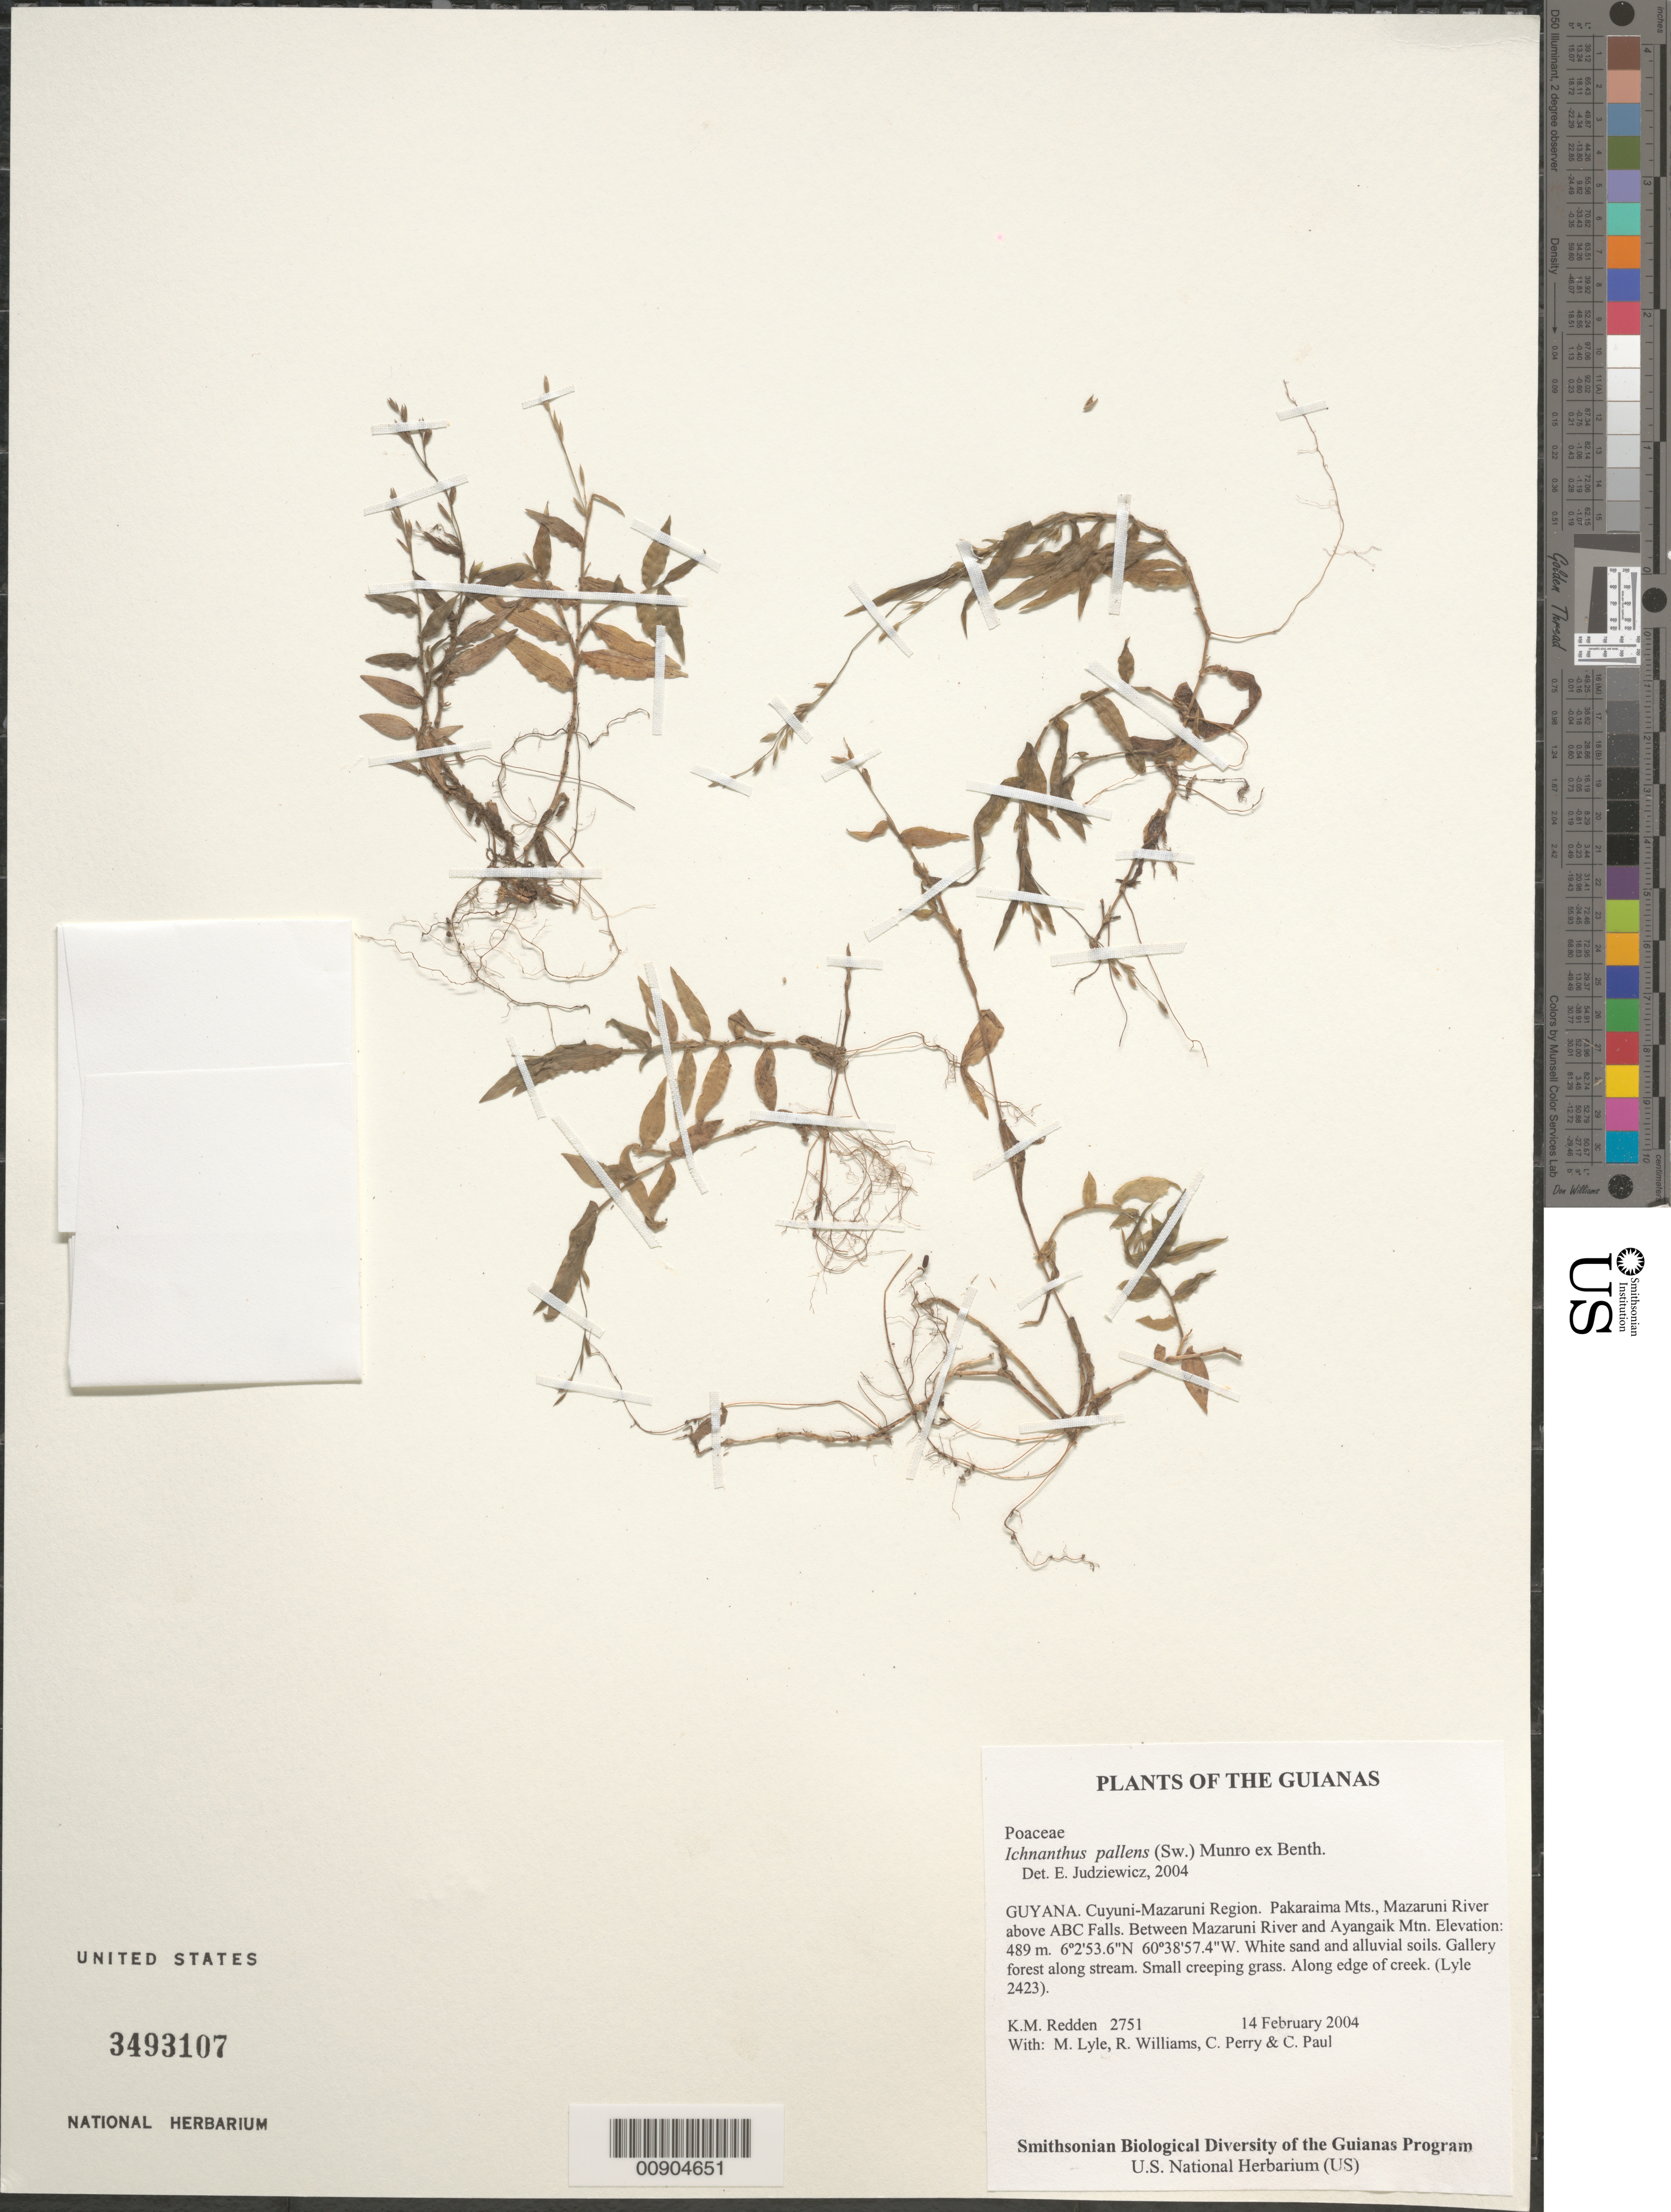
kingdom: Plantae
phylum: Tracheophyta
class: Liliopsida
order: Poales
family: Poaceae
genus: Ichnanthus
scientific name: Ichnanthus pallens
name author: (Sw.) Munro ex Benth.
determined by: Judziewicz, E. J.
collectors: K. M. Redden, M. Lyle, R. Williams, C. Perry & C. Paul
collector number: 2751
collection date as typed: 14 February 2004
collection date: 2004-02-14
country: Guyana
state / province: Cuyuni-Mazaruni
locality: Pakaraima Mts., Mazaruni River above ABC Falls. Between Mazaruni River and Ayangaik Mtn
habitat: White sand and alluvial soils. Gallery forest along stream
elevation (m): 489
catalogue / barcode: US 3493107